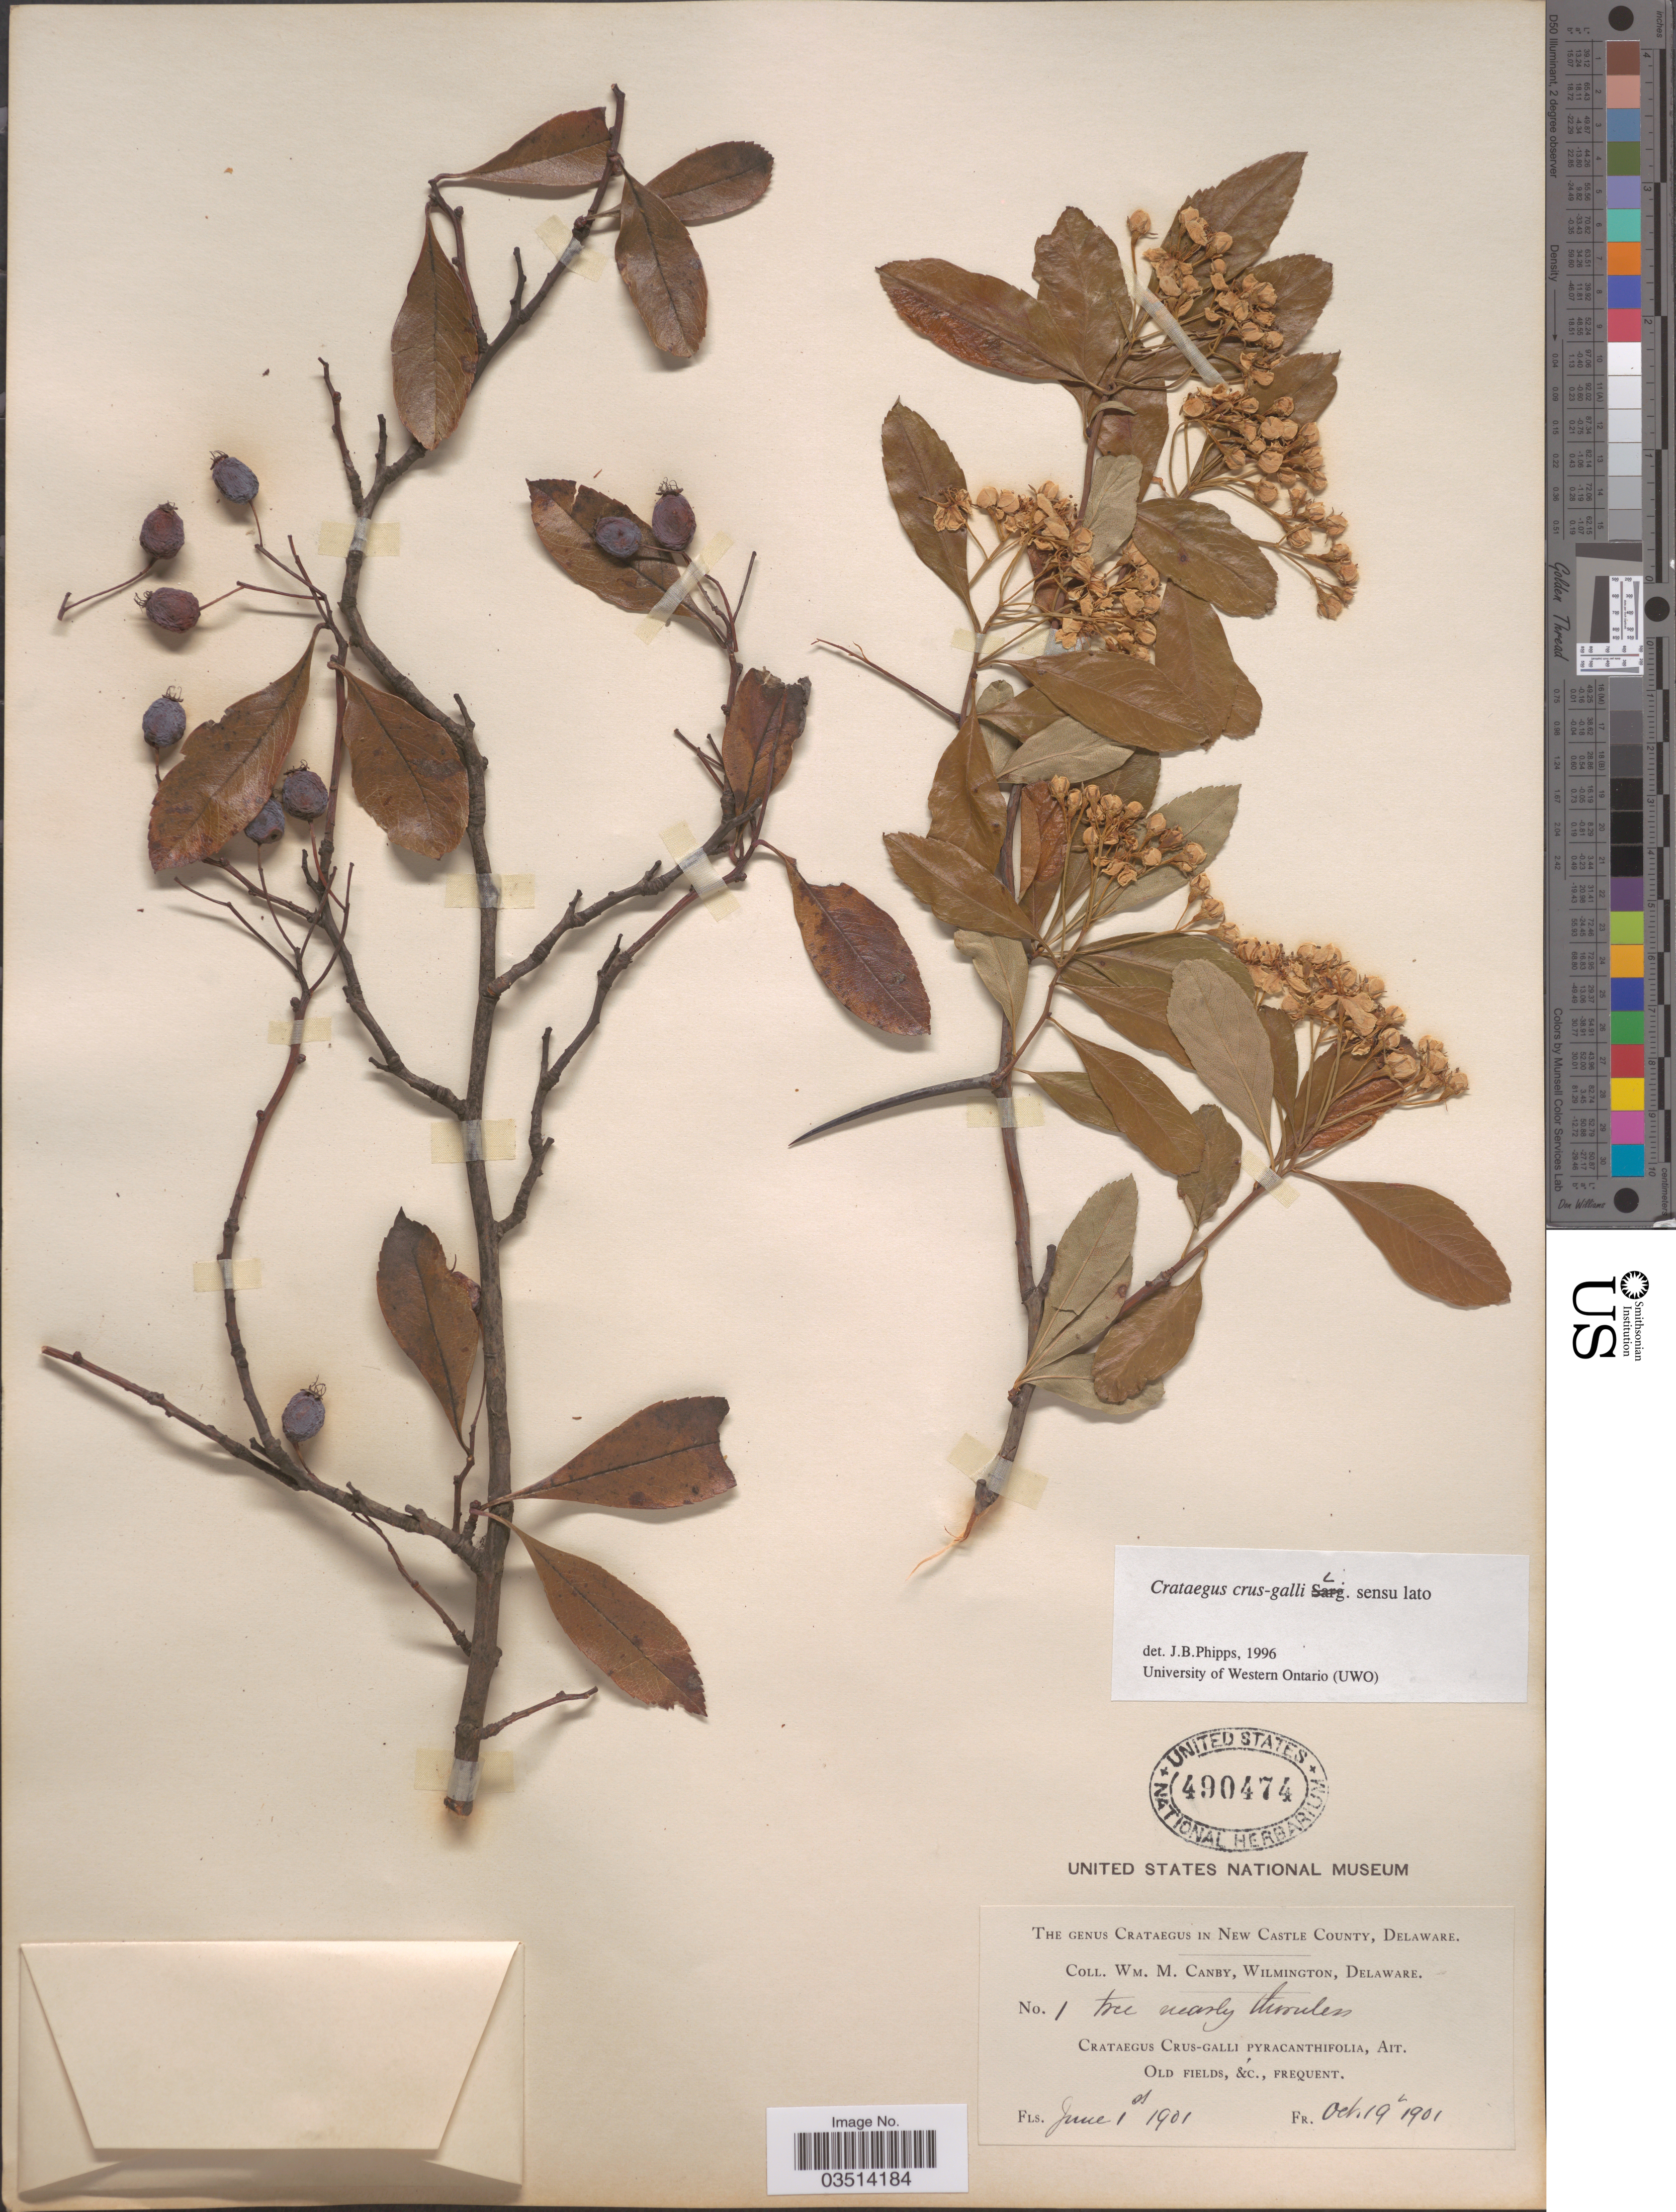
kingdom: Plantae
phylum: Tracheophyta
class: Magnoliopsida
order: Rosales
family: Rosaceae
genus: Crataegus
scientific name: Crataegus crus-galli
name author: L.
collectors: W. M. Canby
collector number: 1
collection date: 1901-06-01/1901-10-19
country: United States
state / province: Delaware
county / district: New Castle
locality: New Castle County.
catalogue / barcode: US 490474